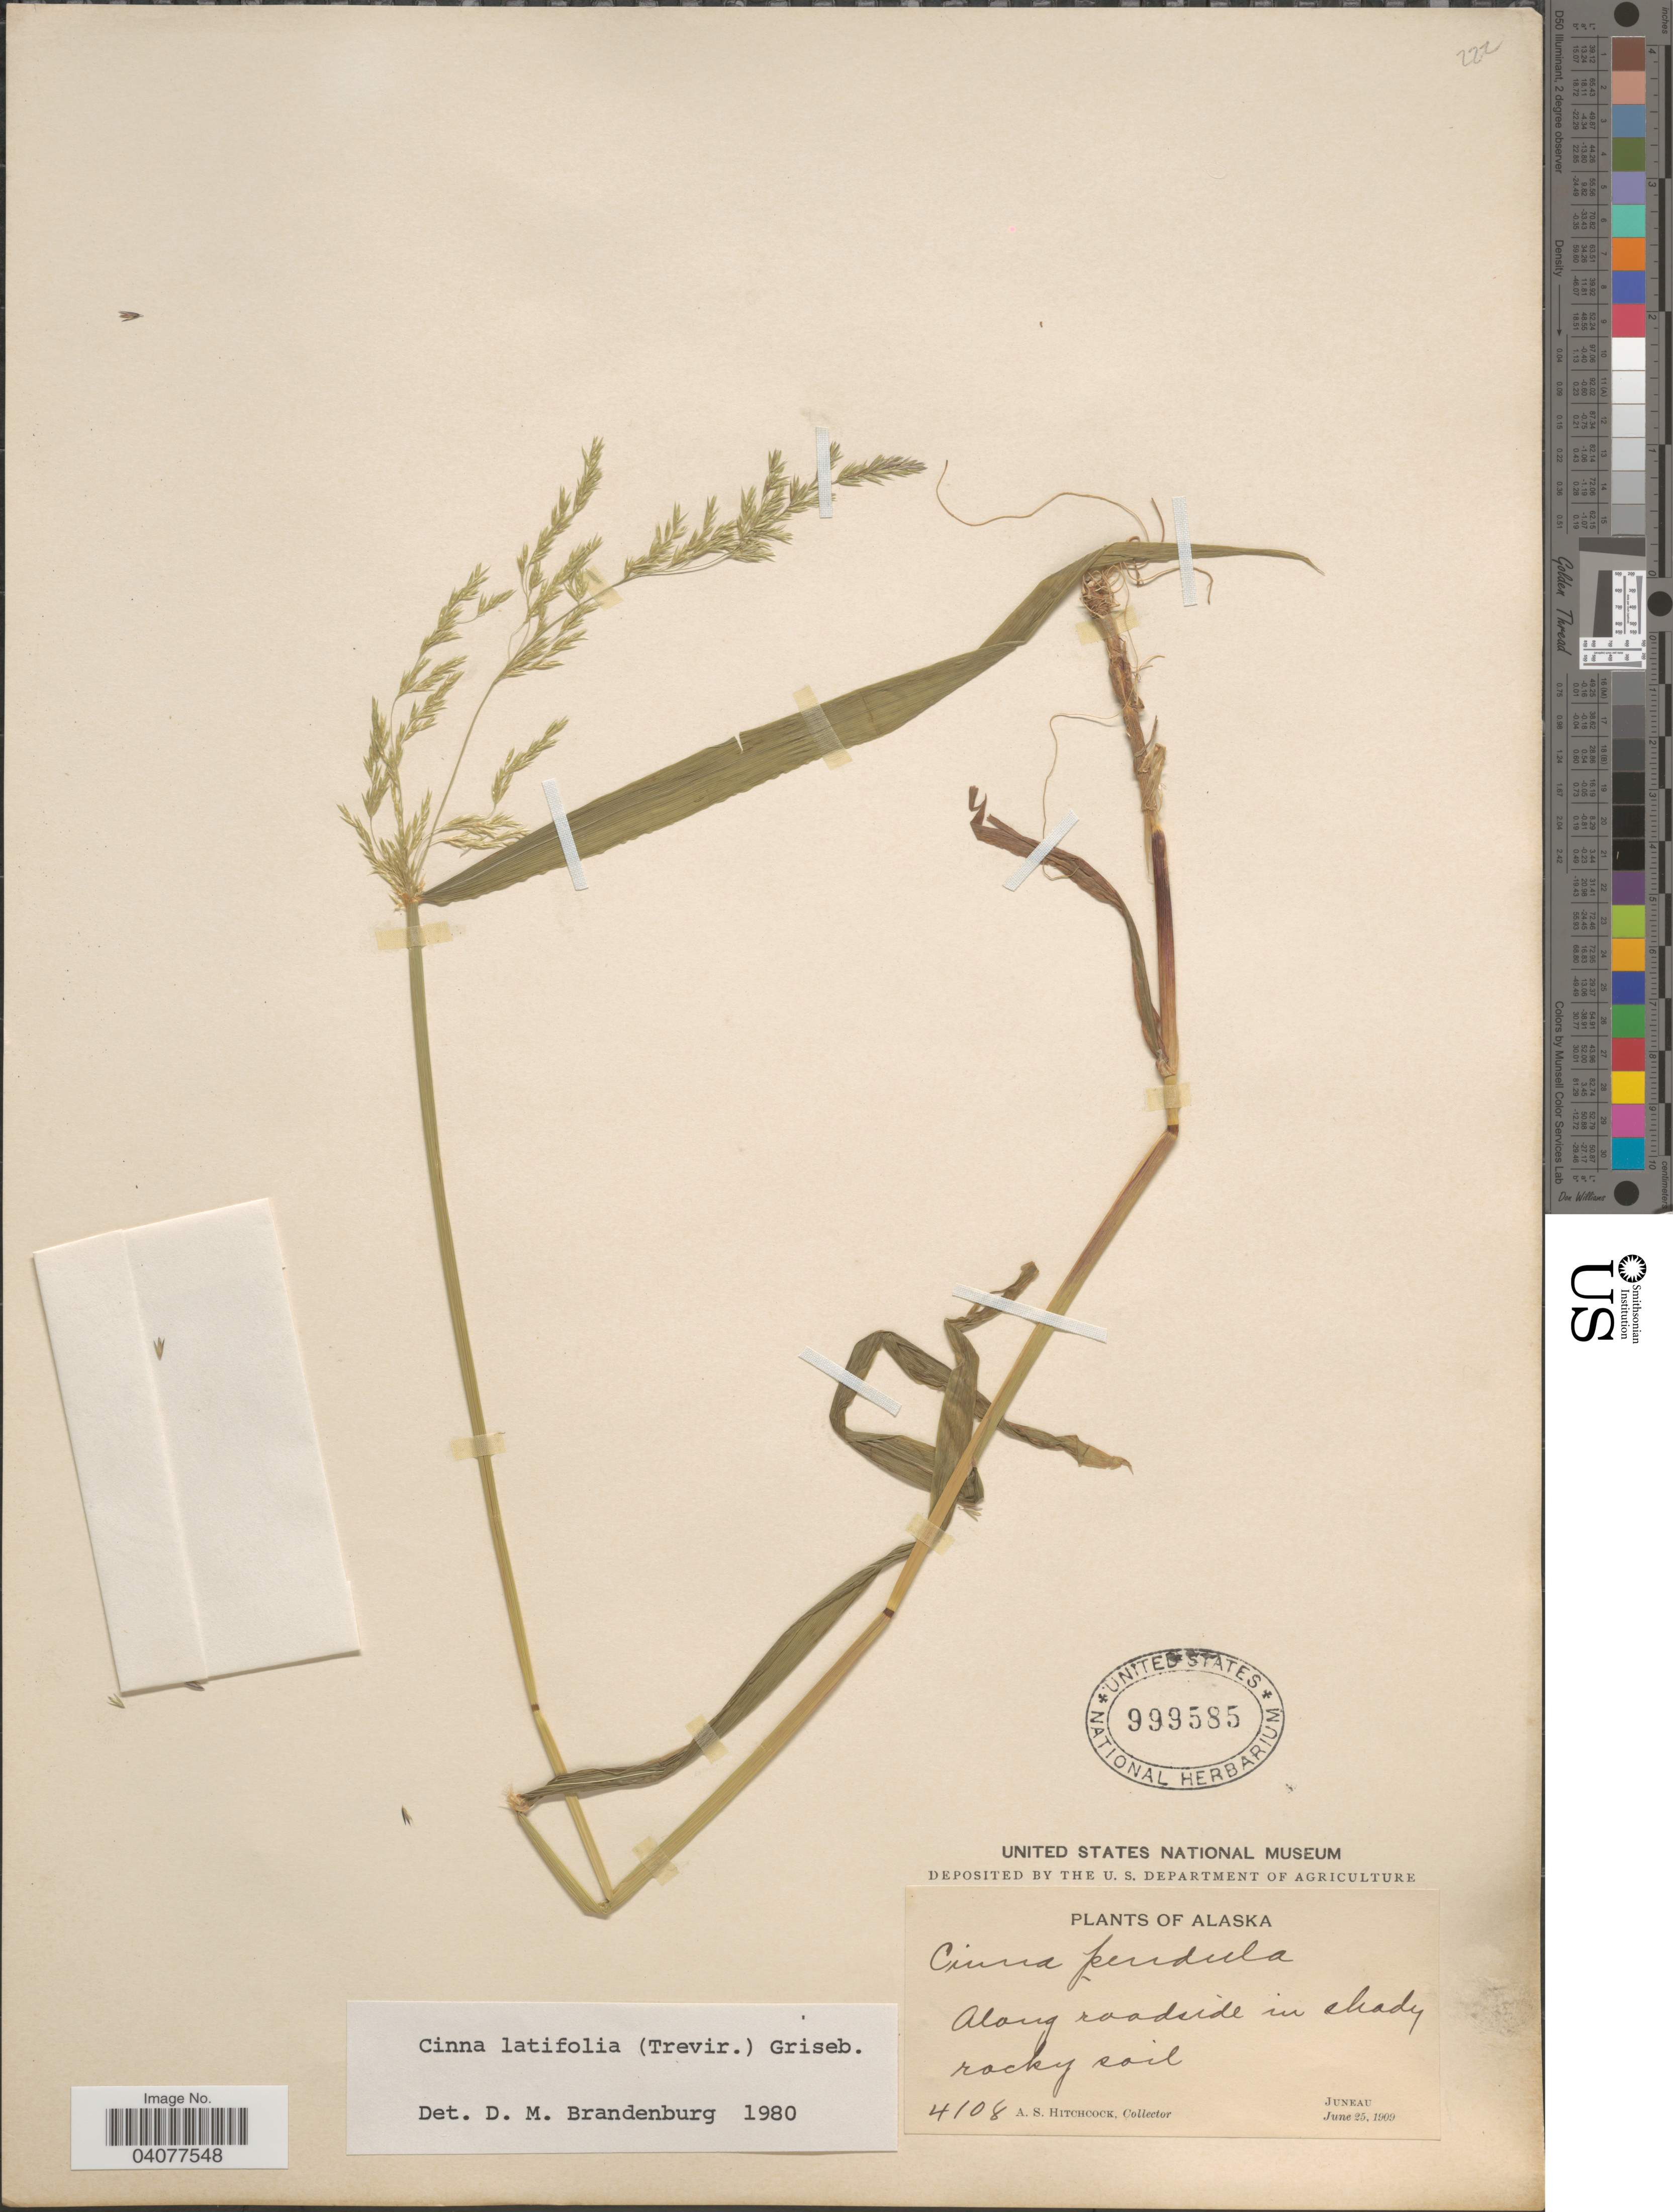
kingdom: Plantae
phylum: Tracheophyta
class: Liliopsida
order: Poales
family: Poaceae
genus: Cinna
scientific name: Cinna latifolia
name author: (Trevir. ex Goeppert) Griseb.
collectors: A. S. Hitchcock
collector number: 4108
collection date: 1909-06-25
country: United States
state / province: Alaska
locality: Along roadside in shady rocky soil. Juneau.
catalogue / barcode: US 999585